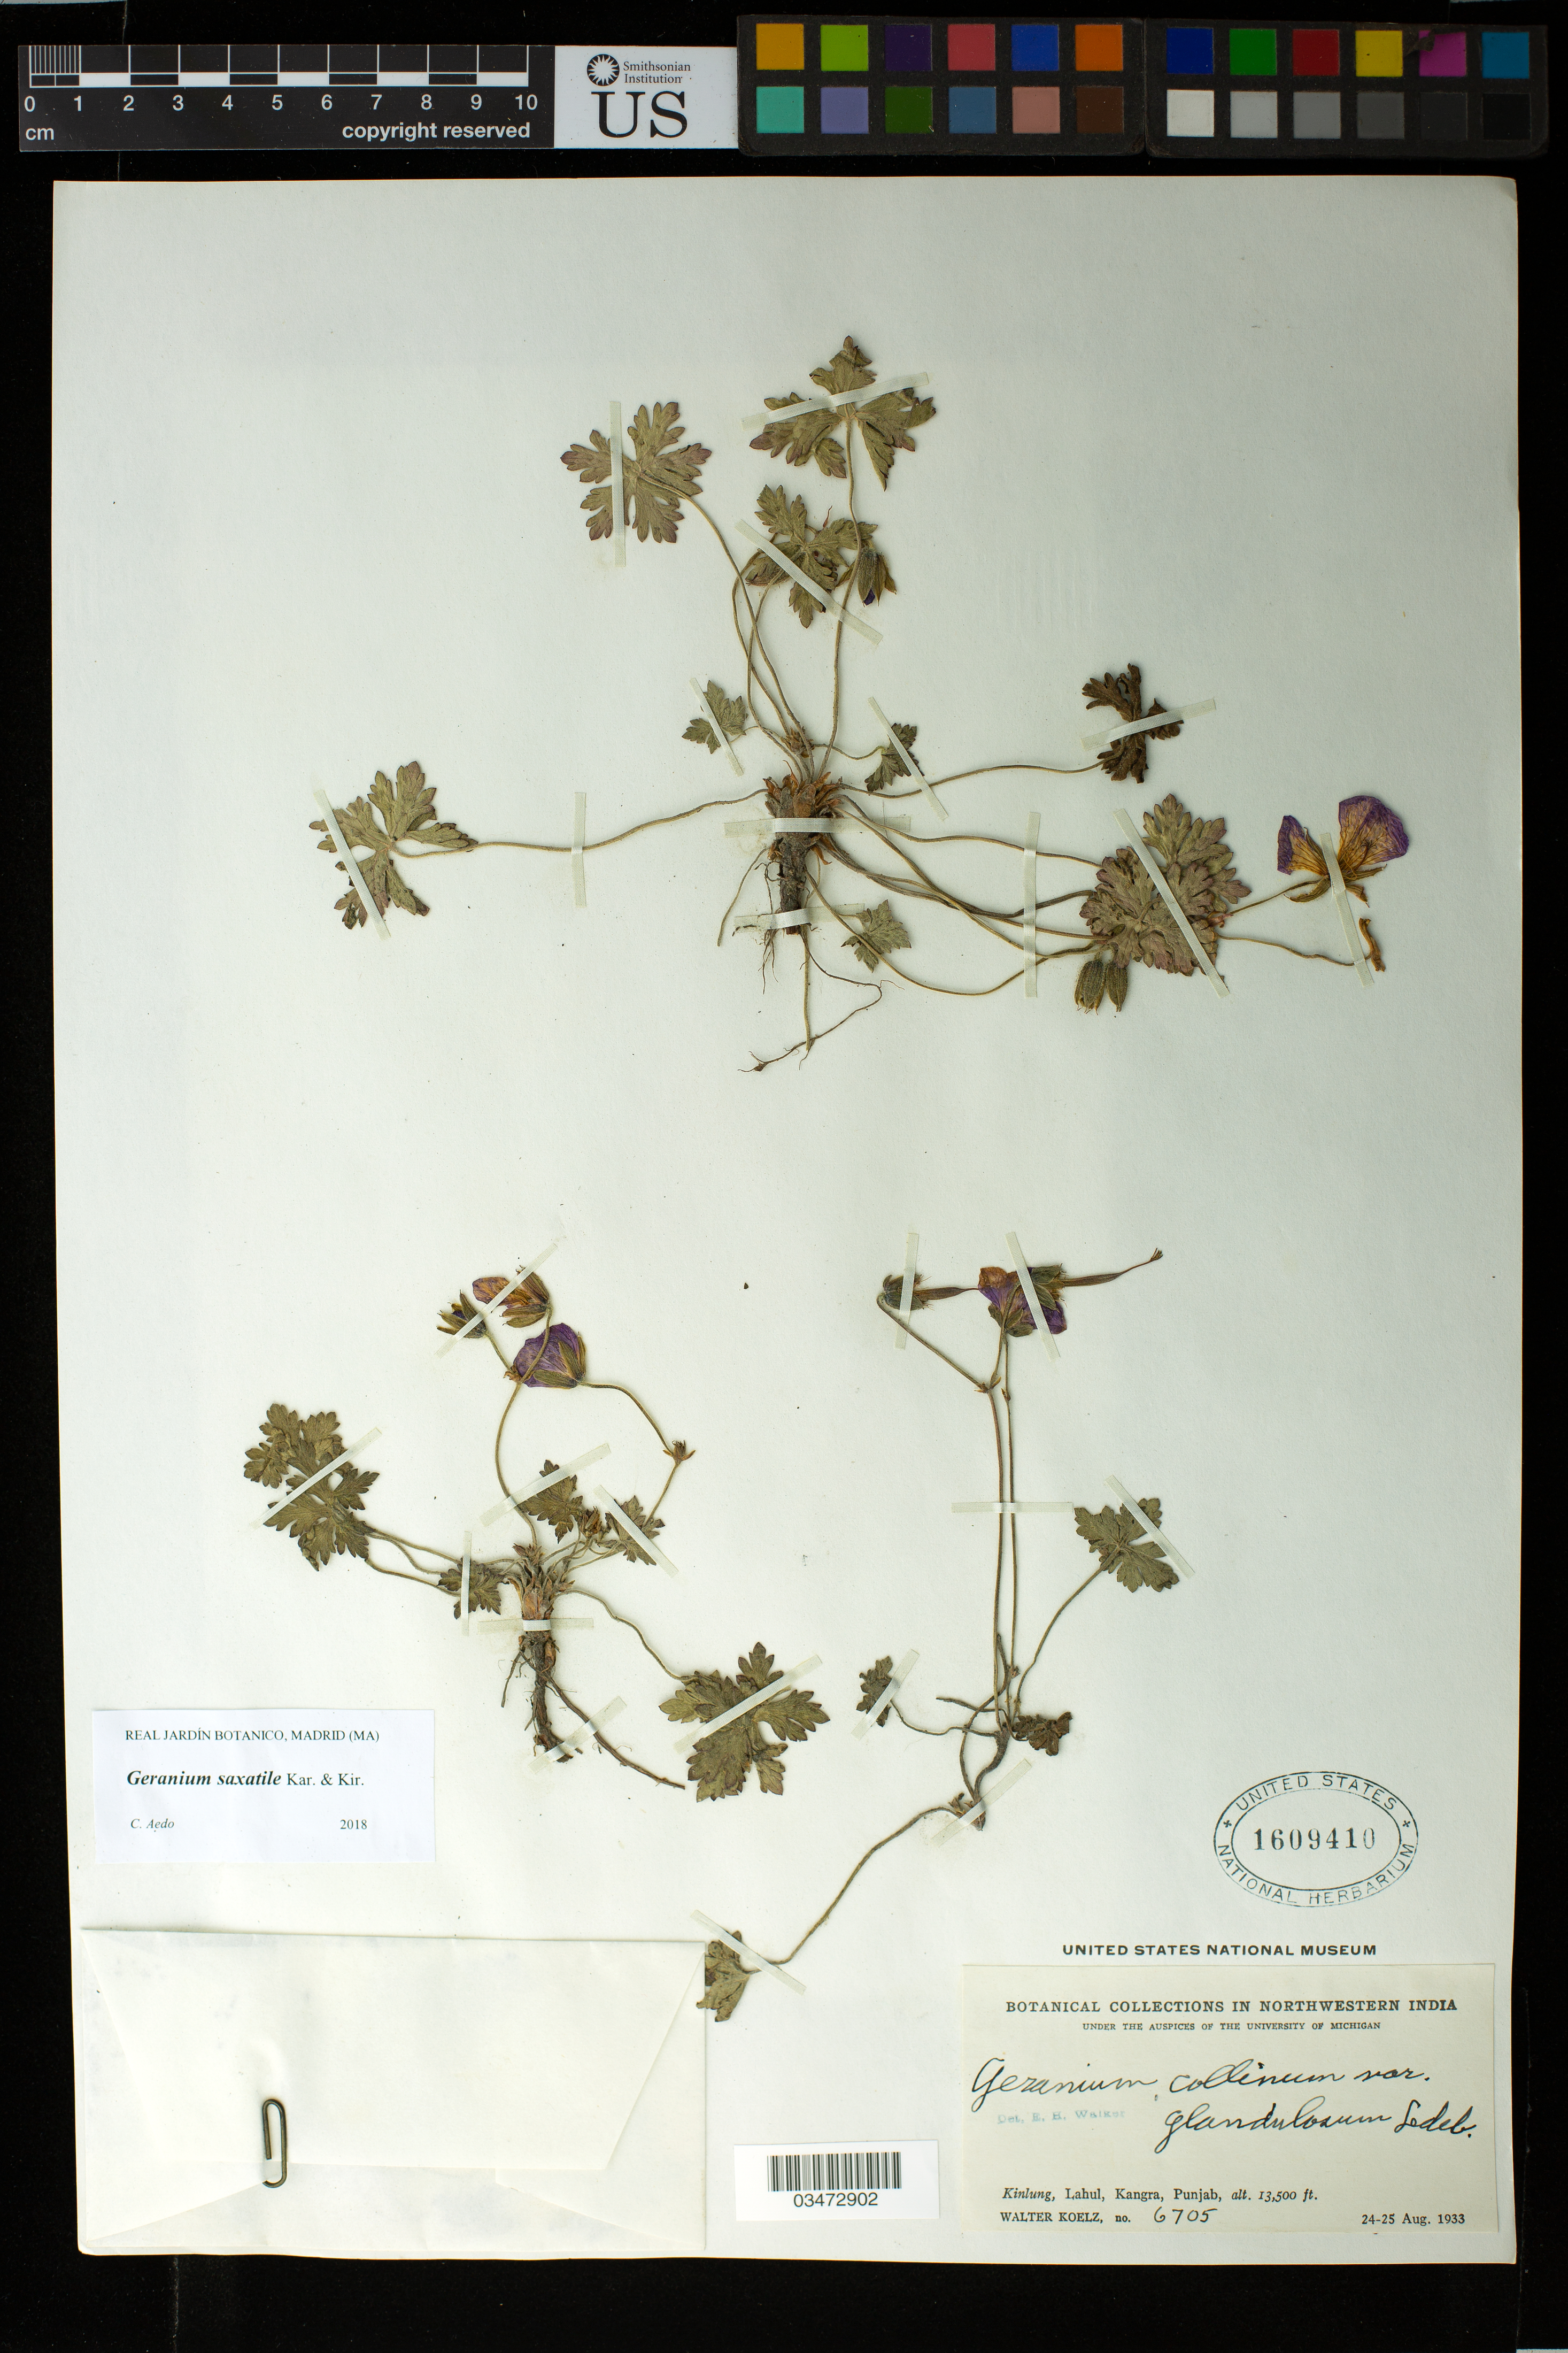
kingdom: Plantae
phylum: Tracheophyta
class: Magnoliopsida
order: Geraniales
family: Geraniaceae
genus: Geranium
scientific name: Geranium saxatile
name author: Kar. & Kir.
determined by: Aedo, C.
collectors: W. N. Koelz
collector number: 6705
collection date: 1933-08-24/1933-08-25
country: India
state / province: Himachal Pradesh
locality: Northwestern India, Kinlung, Lahul, Kangra, Punjab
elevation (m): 4115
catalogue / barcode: US 1609410